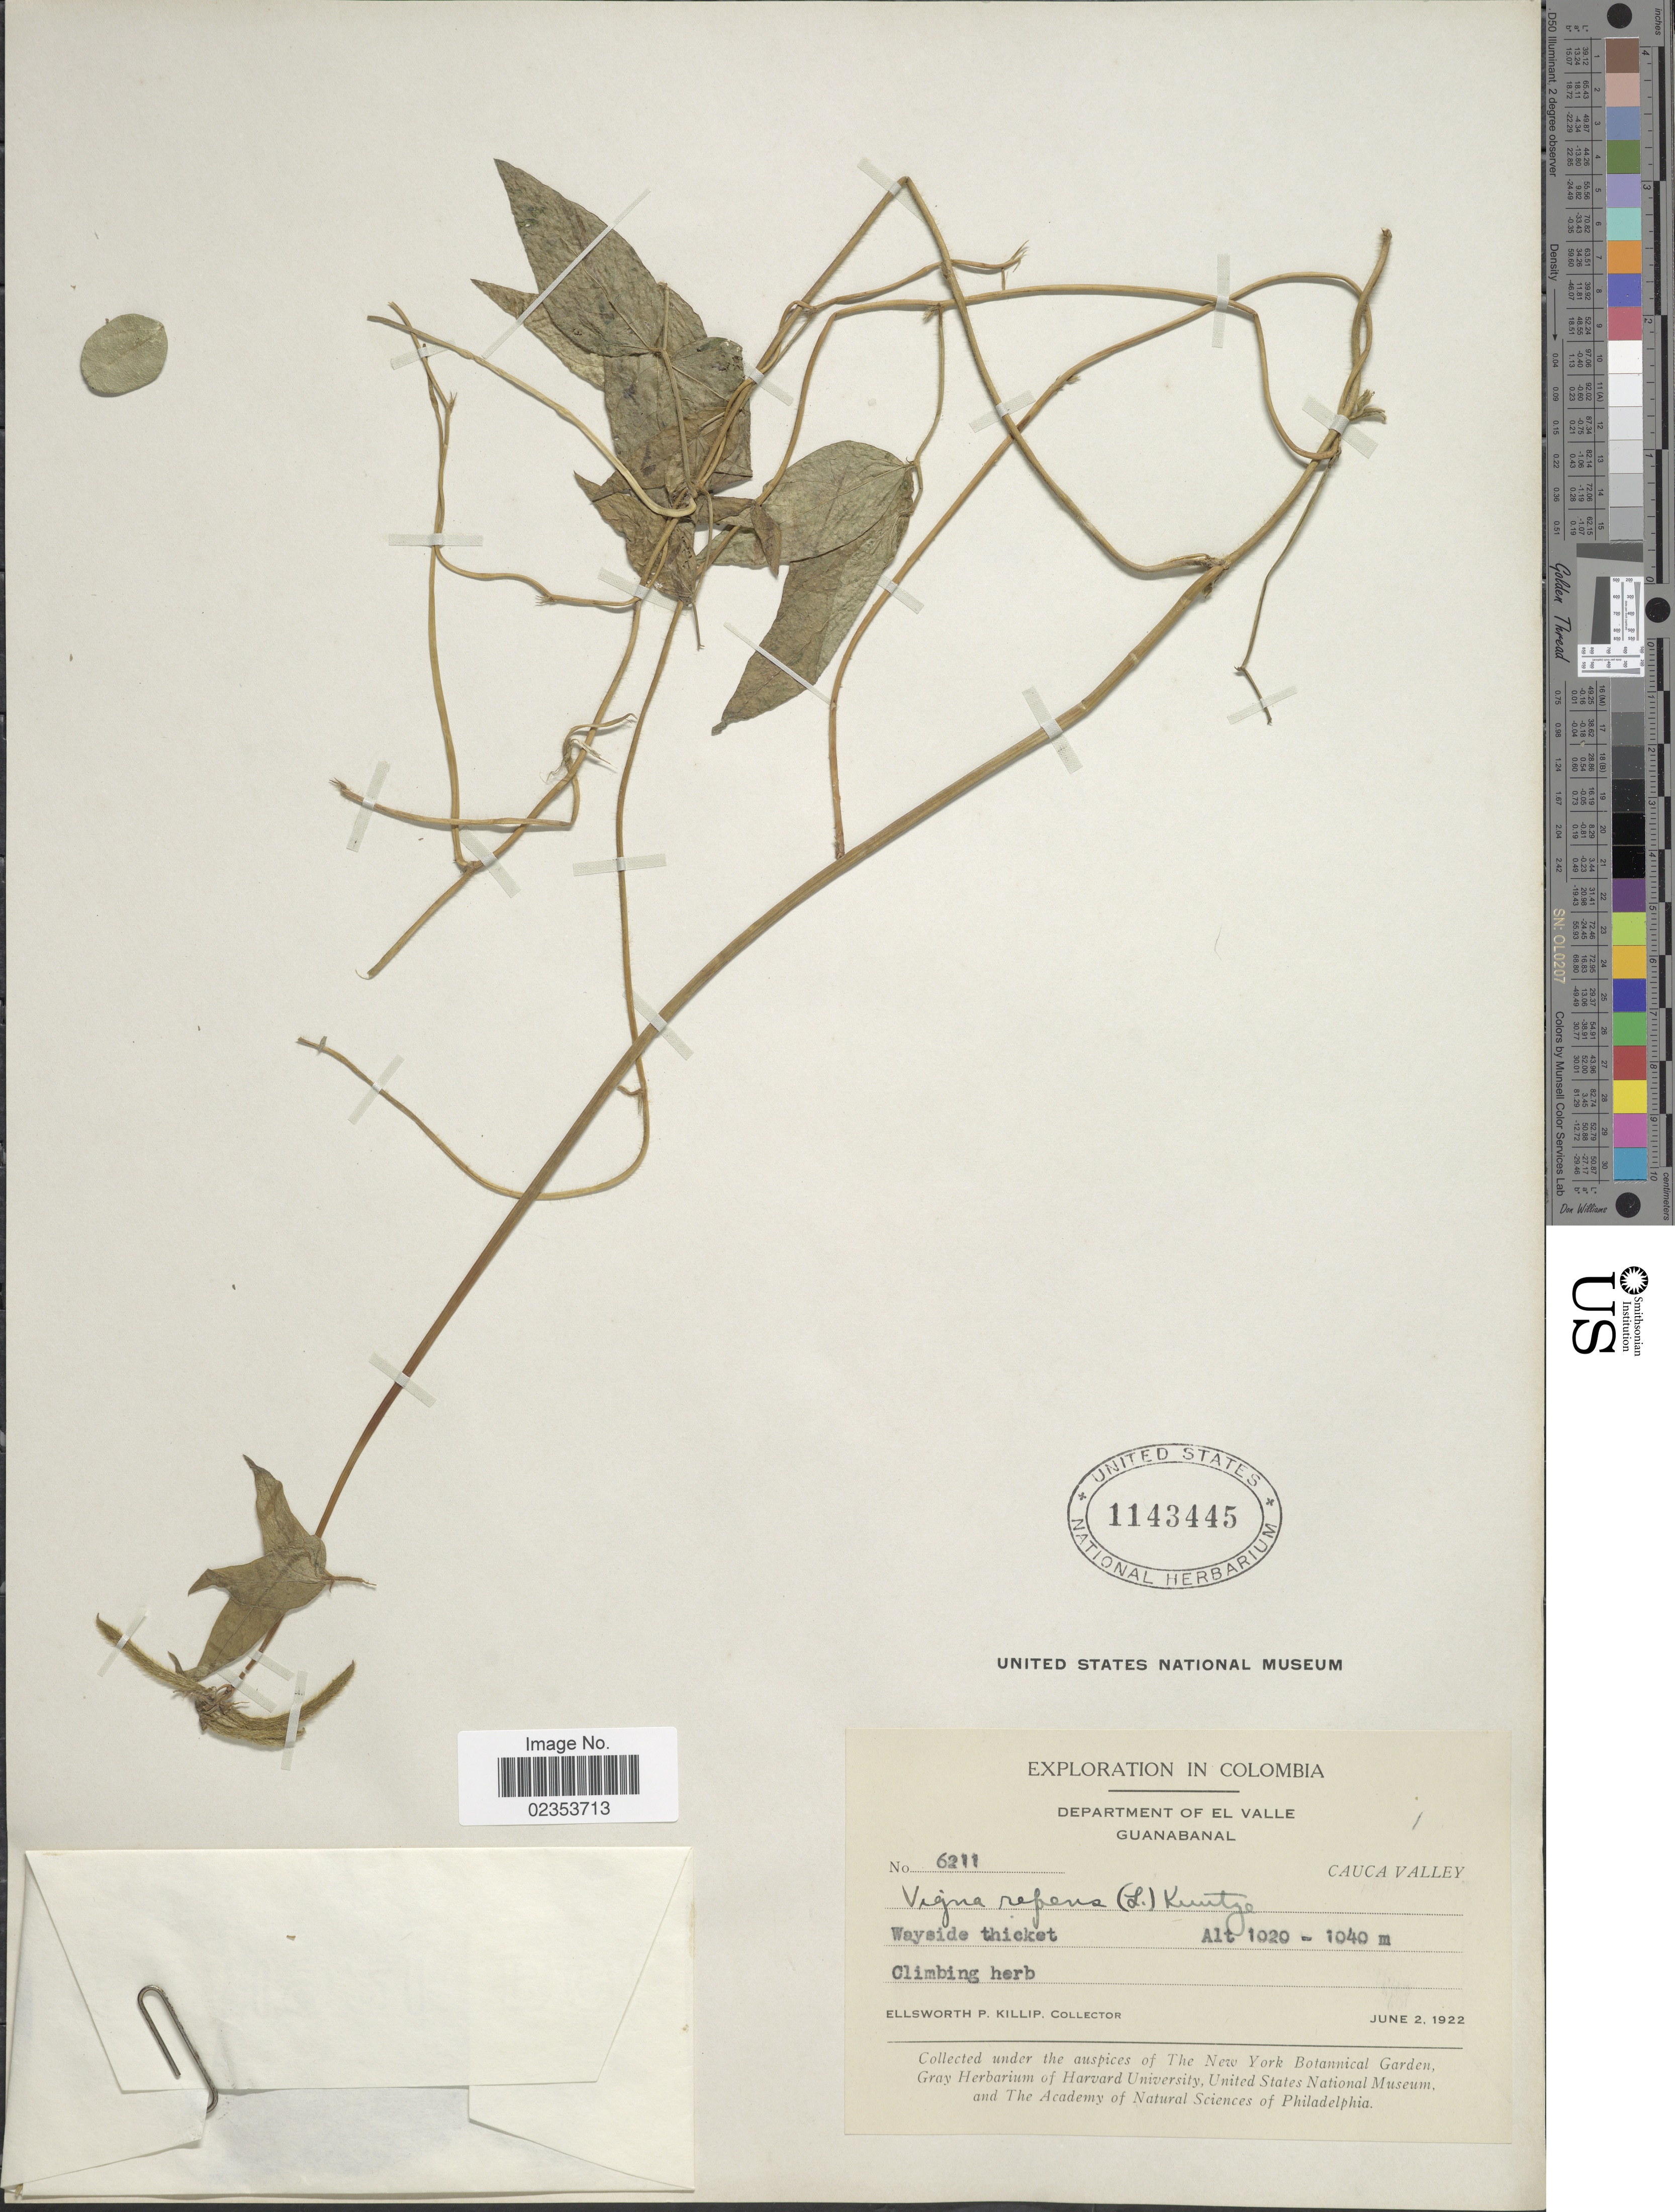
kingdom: Plantae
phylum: Tracheophyta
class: Magnoliopsida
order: Fabales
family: Fabaceae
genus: Vigna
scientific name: Vigna luteola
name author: (Jacq.) Benth.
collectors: E. P. Killip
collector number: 6211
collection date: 1922-06-02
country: Colombia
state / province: Valle del Cauca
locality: Department of El Valle, Guanabanal. Cauca Valley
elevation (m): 1020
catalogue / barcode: US 1143445